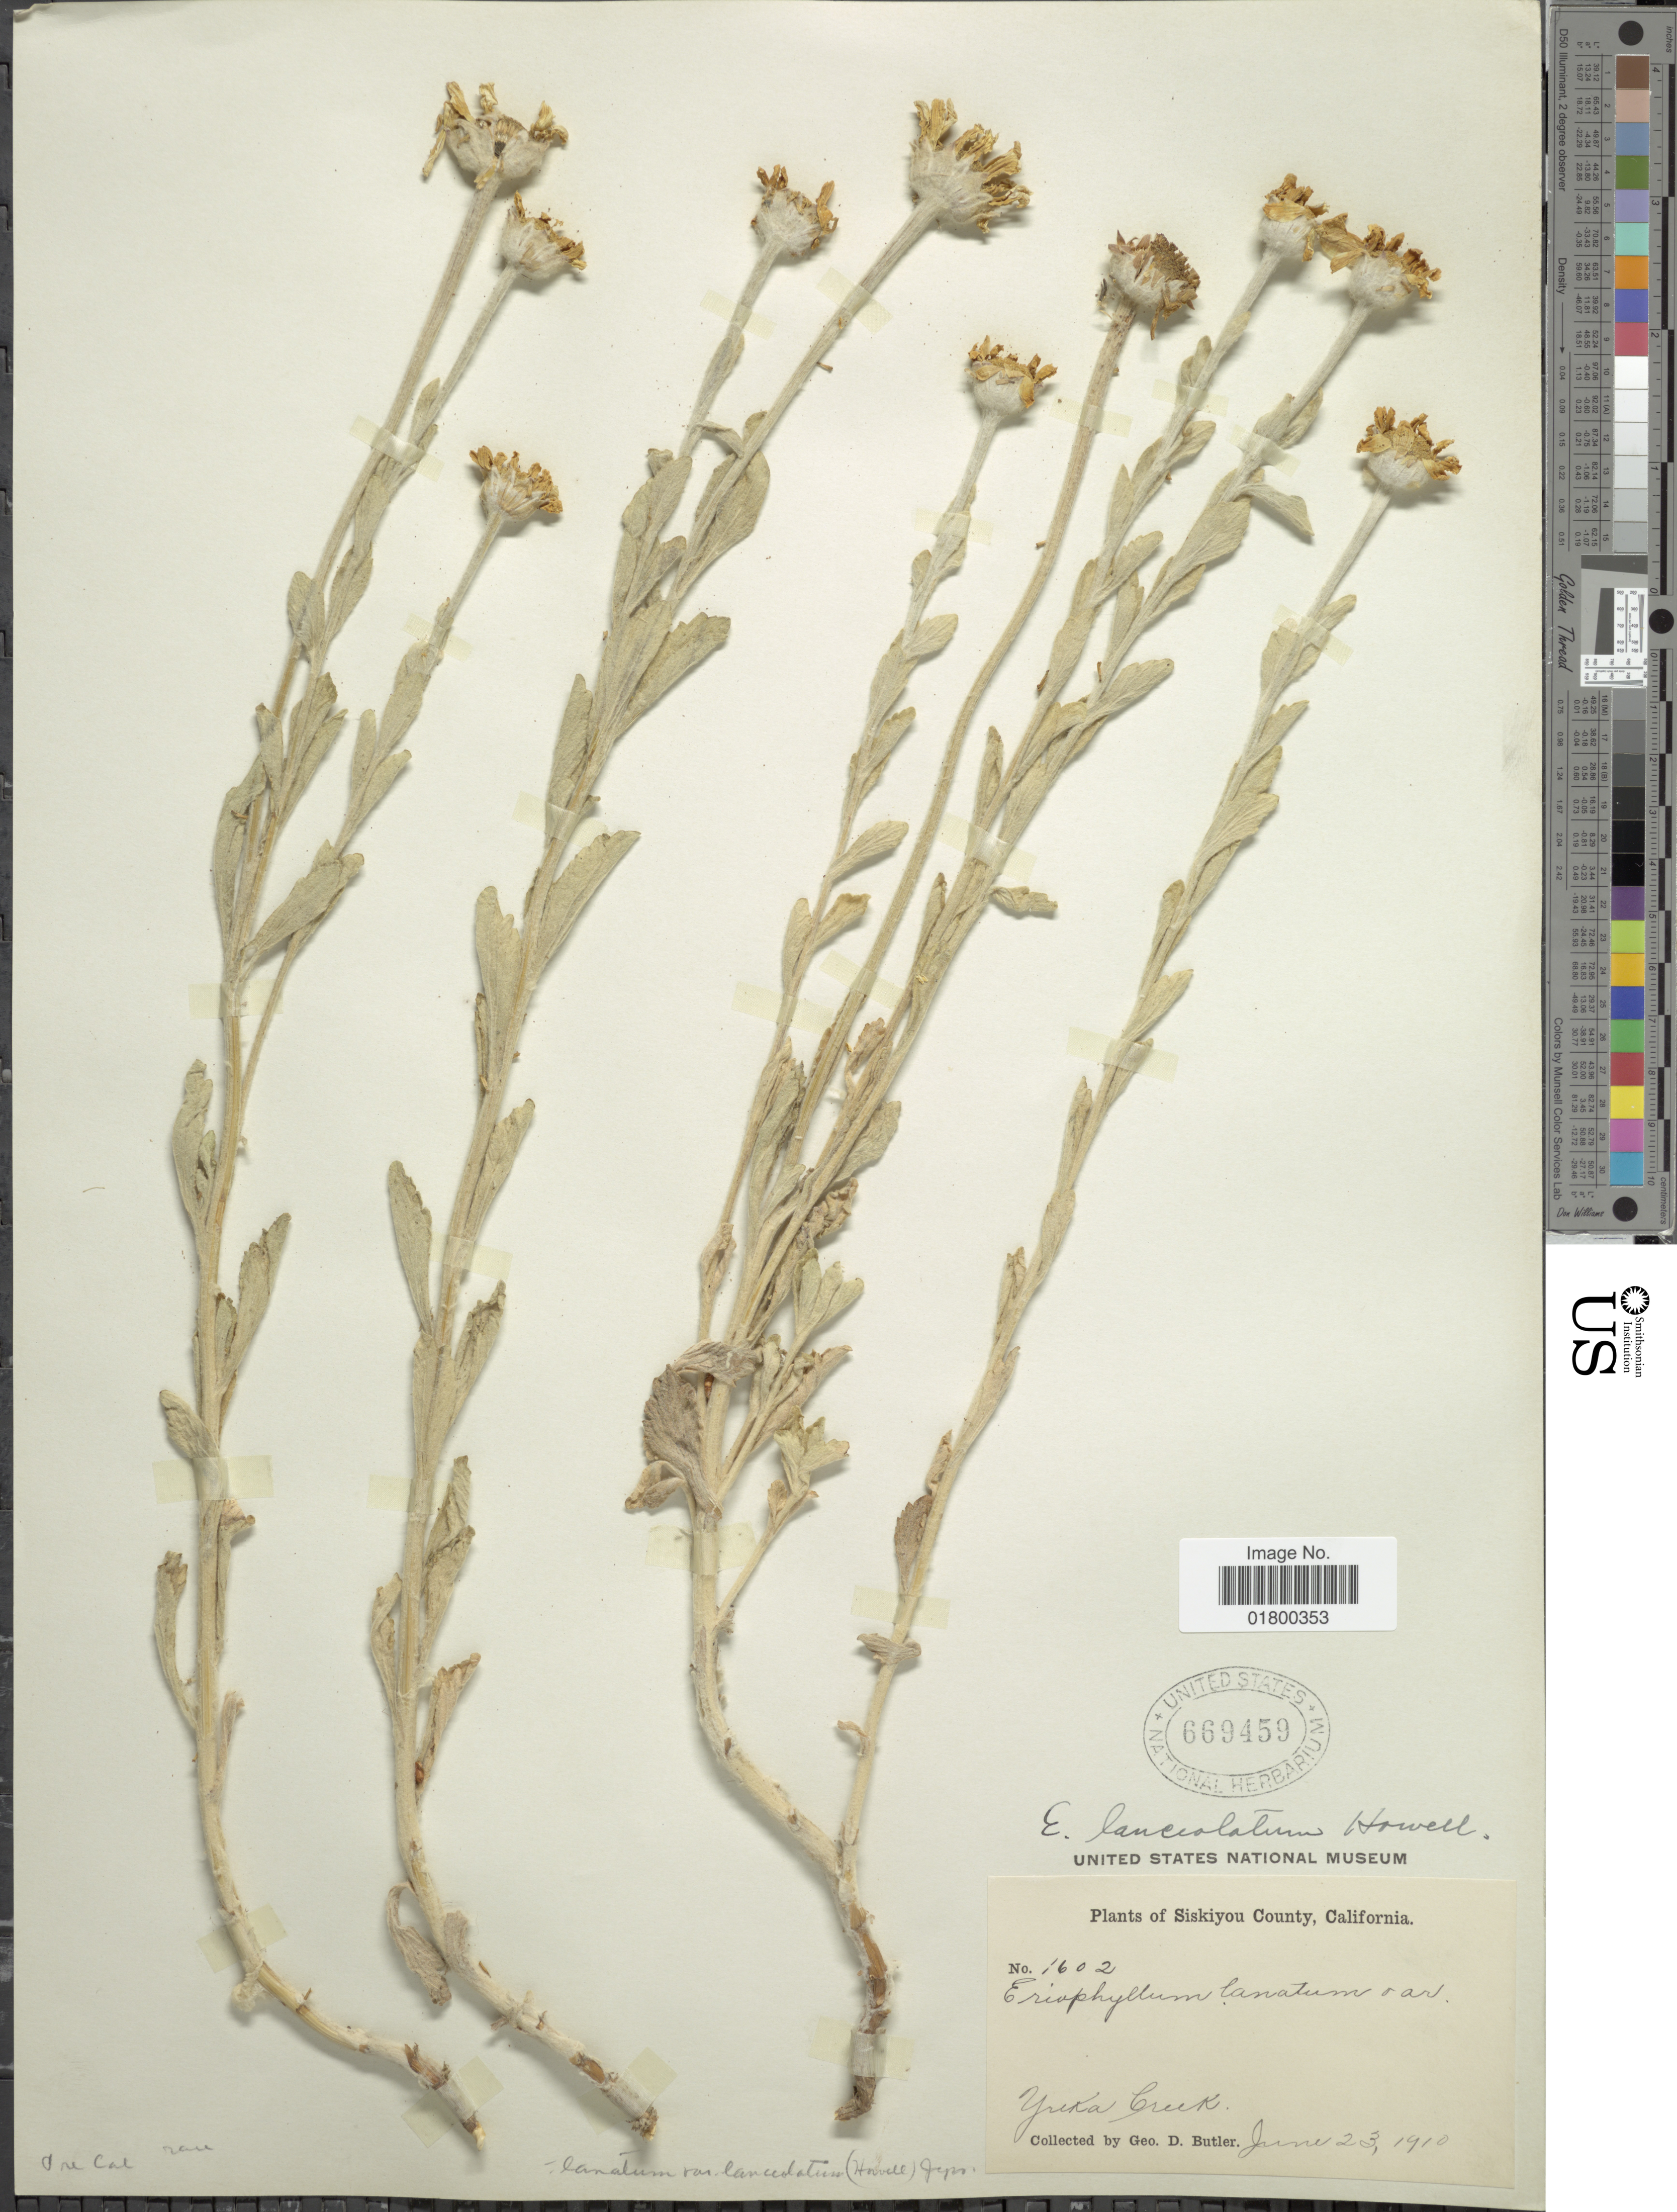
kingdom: Plantae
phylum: Tracheophyta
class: Magnoliopsida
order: Asterales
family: Asteraceae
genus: Eriophyllum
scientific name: Eriophyllum lanatum var. lanceolatum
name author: (Howell) Jeps.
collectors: G. D. Butler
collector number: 1602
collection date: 1910-06-23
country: United States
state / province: California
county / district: Siskiyou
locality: Siskiyou County, California, Yreka CReek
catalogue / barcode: US 669459